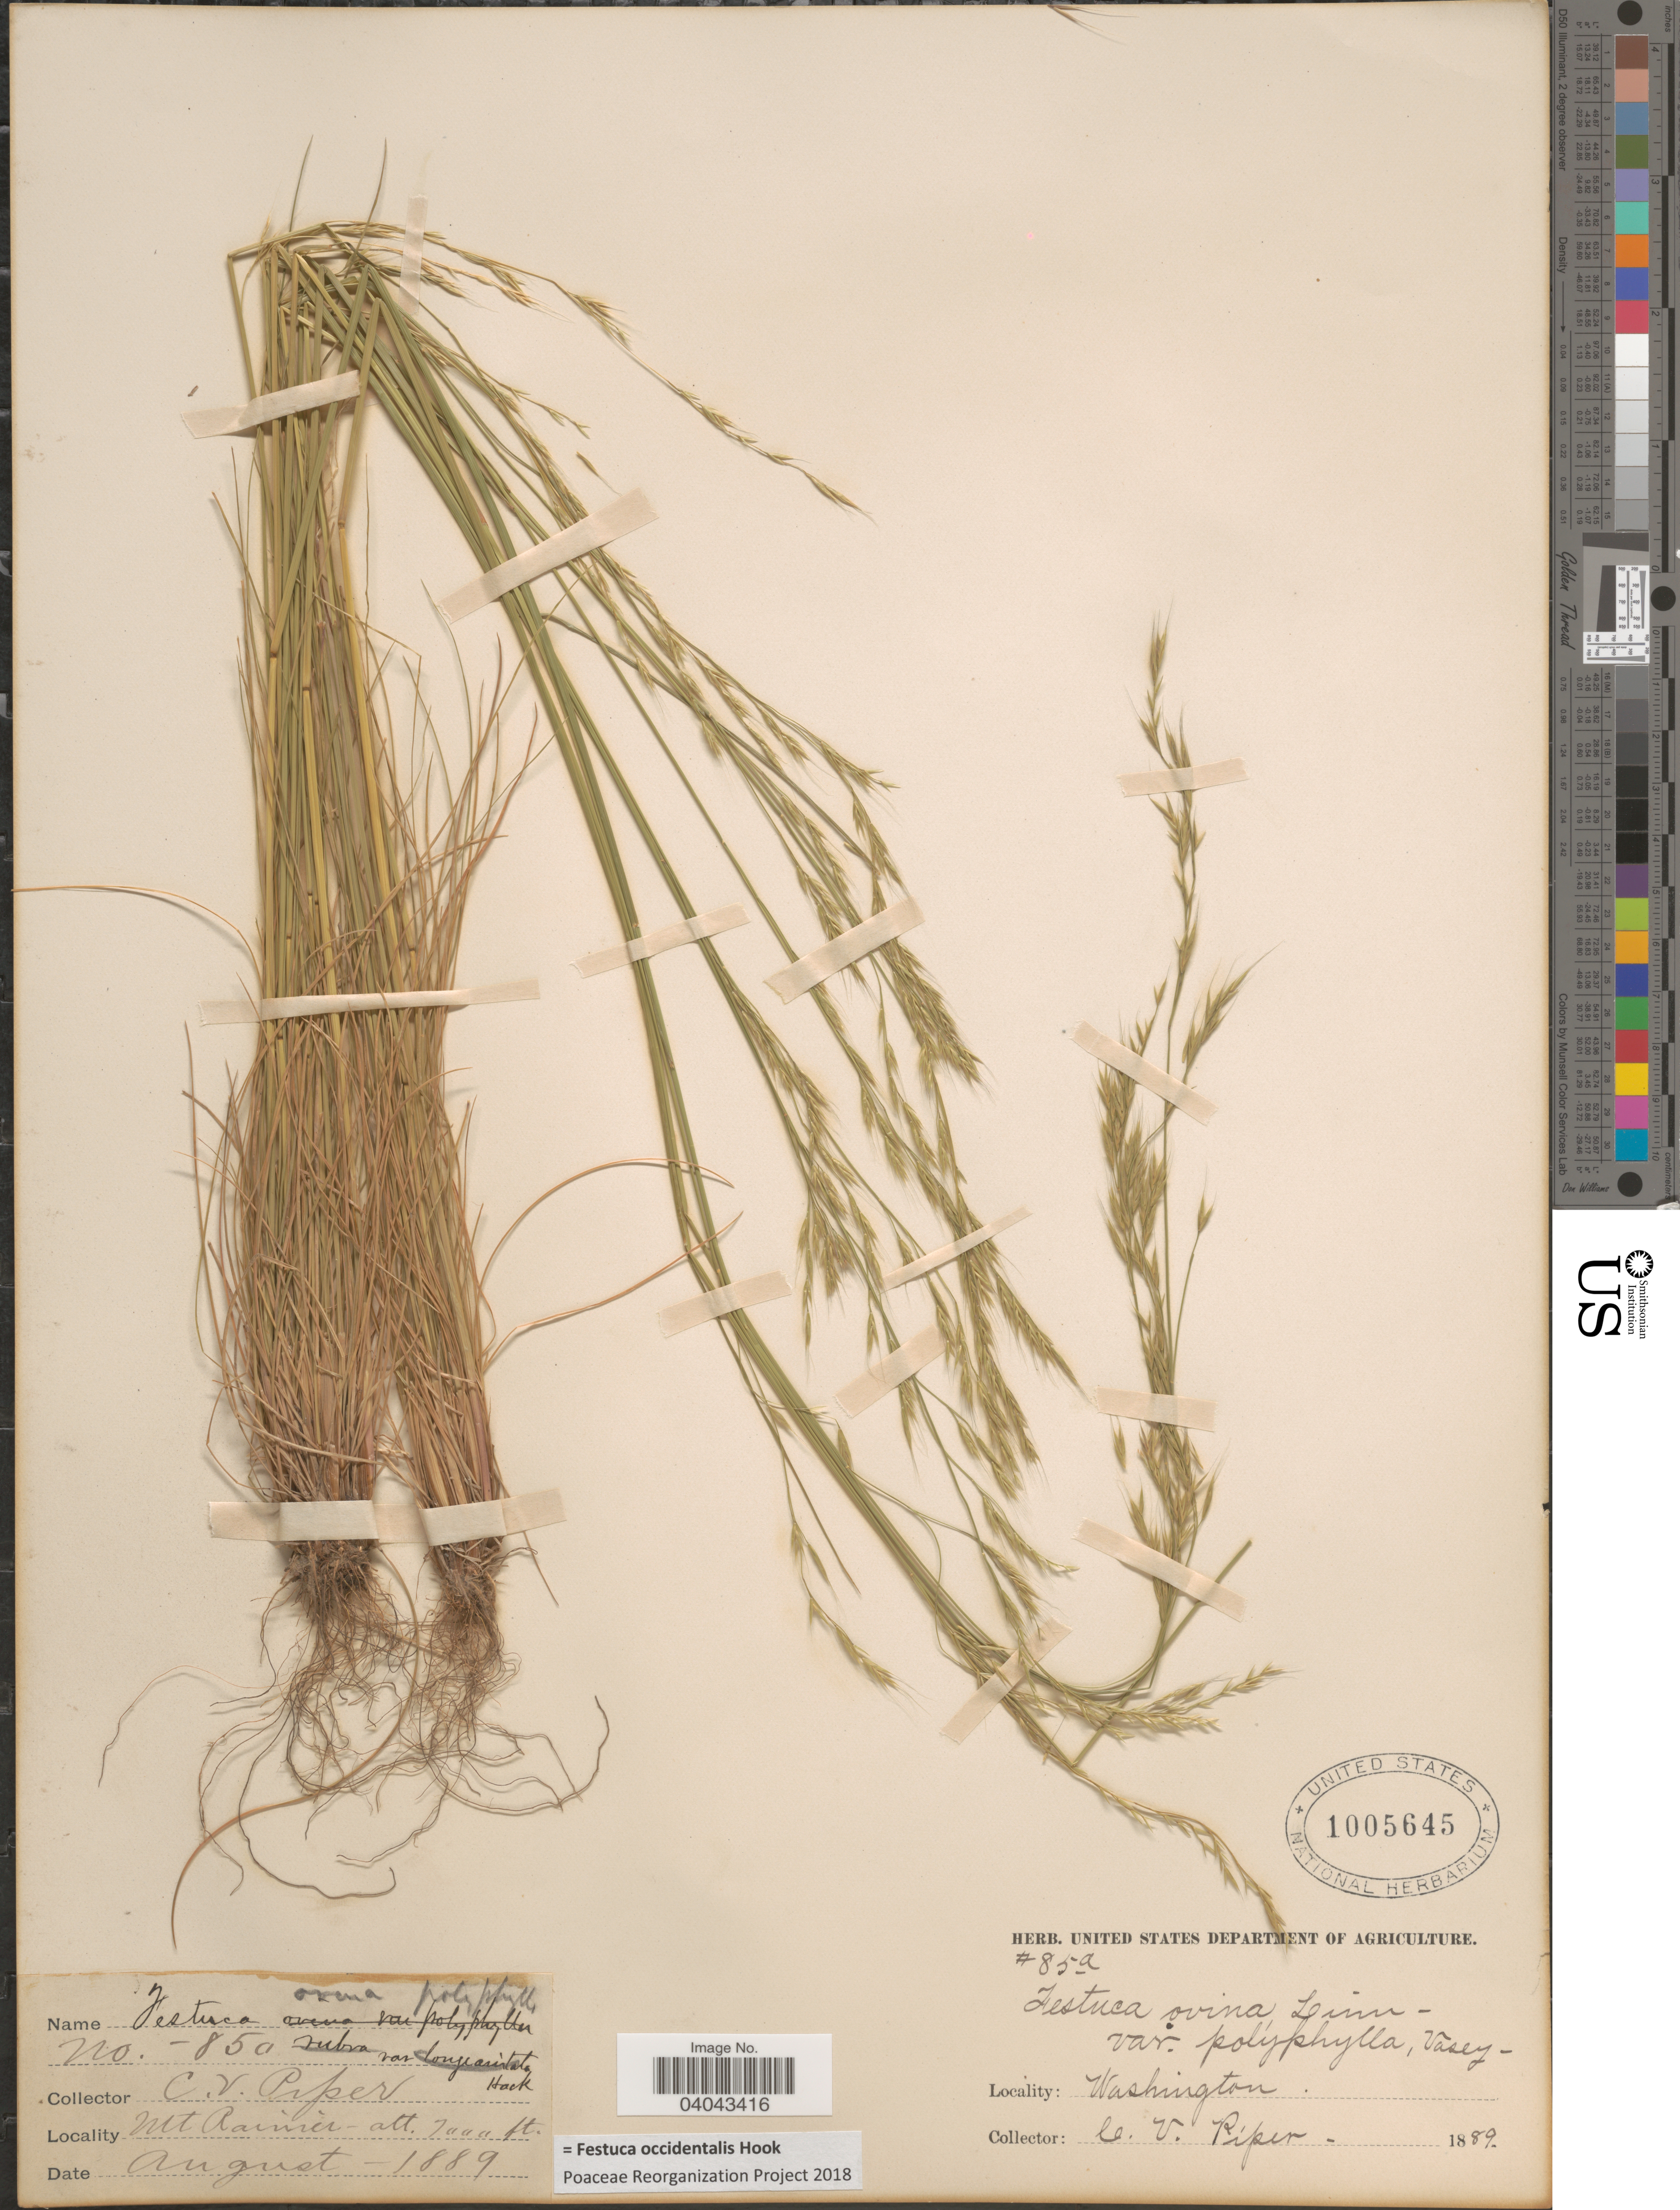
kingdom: Plantae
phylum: Tracheophyta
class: Liliopsida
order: Poales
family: Poaceae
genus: Festuca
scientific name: Festuca occidentalis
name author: Hook.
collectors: C. V. Piper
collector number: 85a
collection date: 1889-08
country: United States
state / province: Washington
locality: Mt. Rainier.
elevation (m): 2134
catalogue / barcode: US 1005645